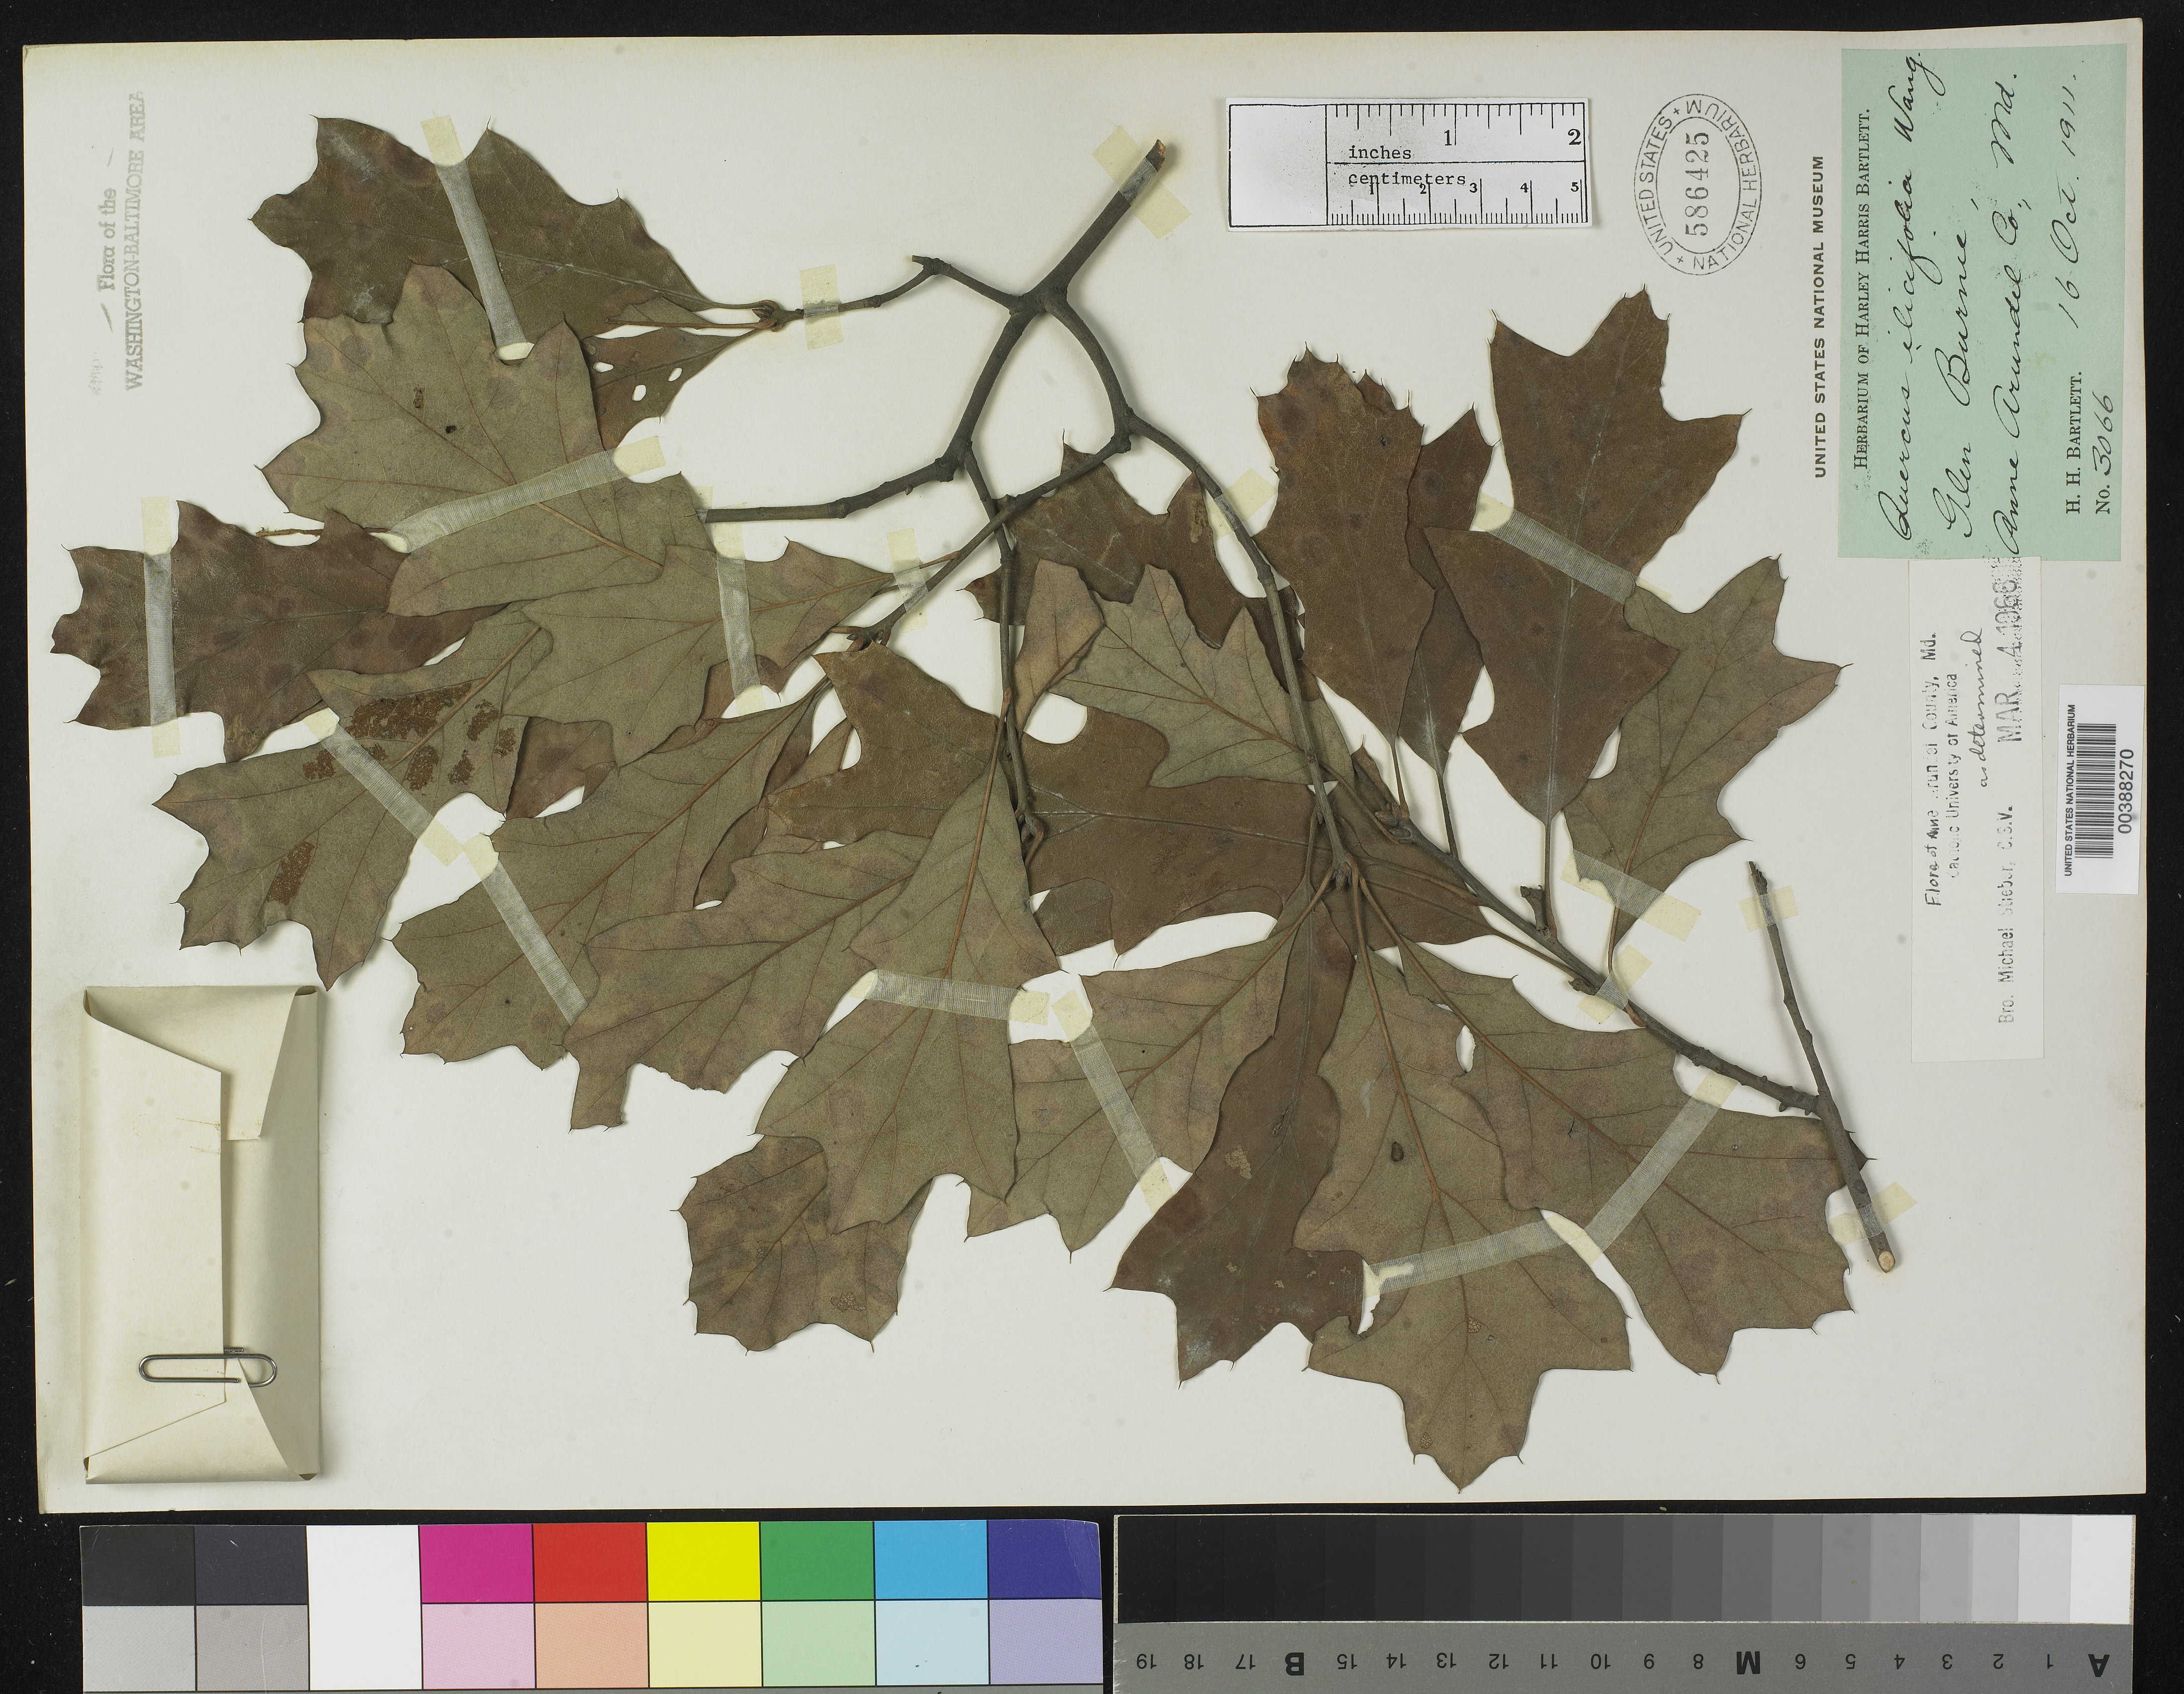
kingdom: Plantae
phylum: Tracheophyta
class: Magnoliopsida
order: Fagales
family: Fagaceae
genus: Quercus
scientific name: Quercus ilicifolia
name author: Wangenh.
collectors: H. H. Bartlett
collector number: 3066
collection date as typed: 16 Oct 1911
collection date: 1911-10-16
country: United States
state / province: Maryland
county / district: Anne Arundel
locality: Glen Burnie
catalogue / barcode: US 586425